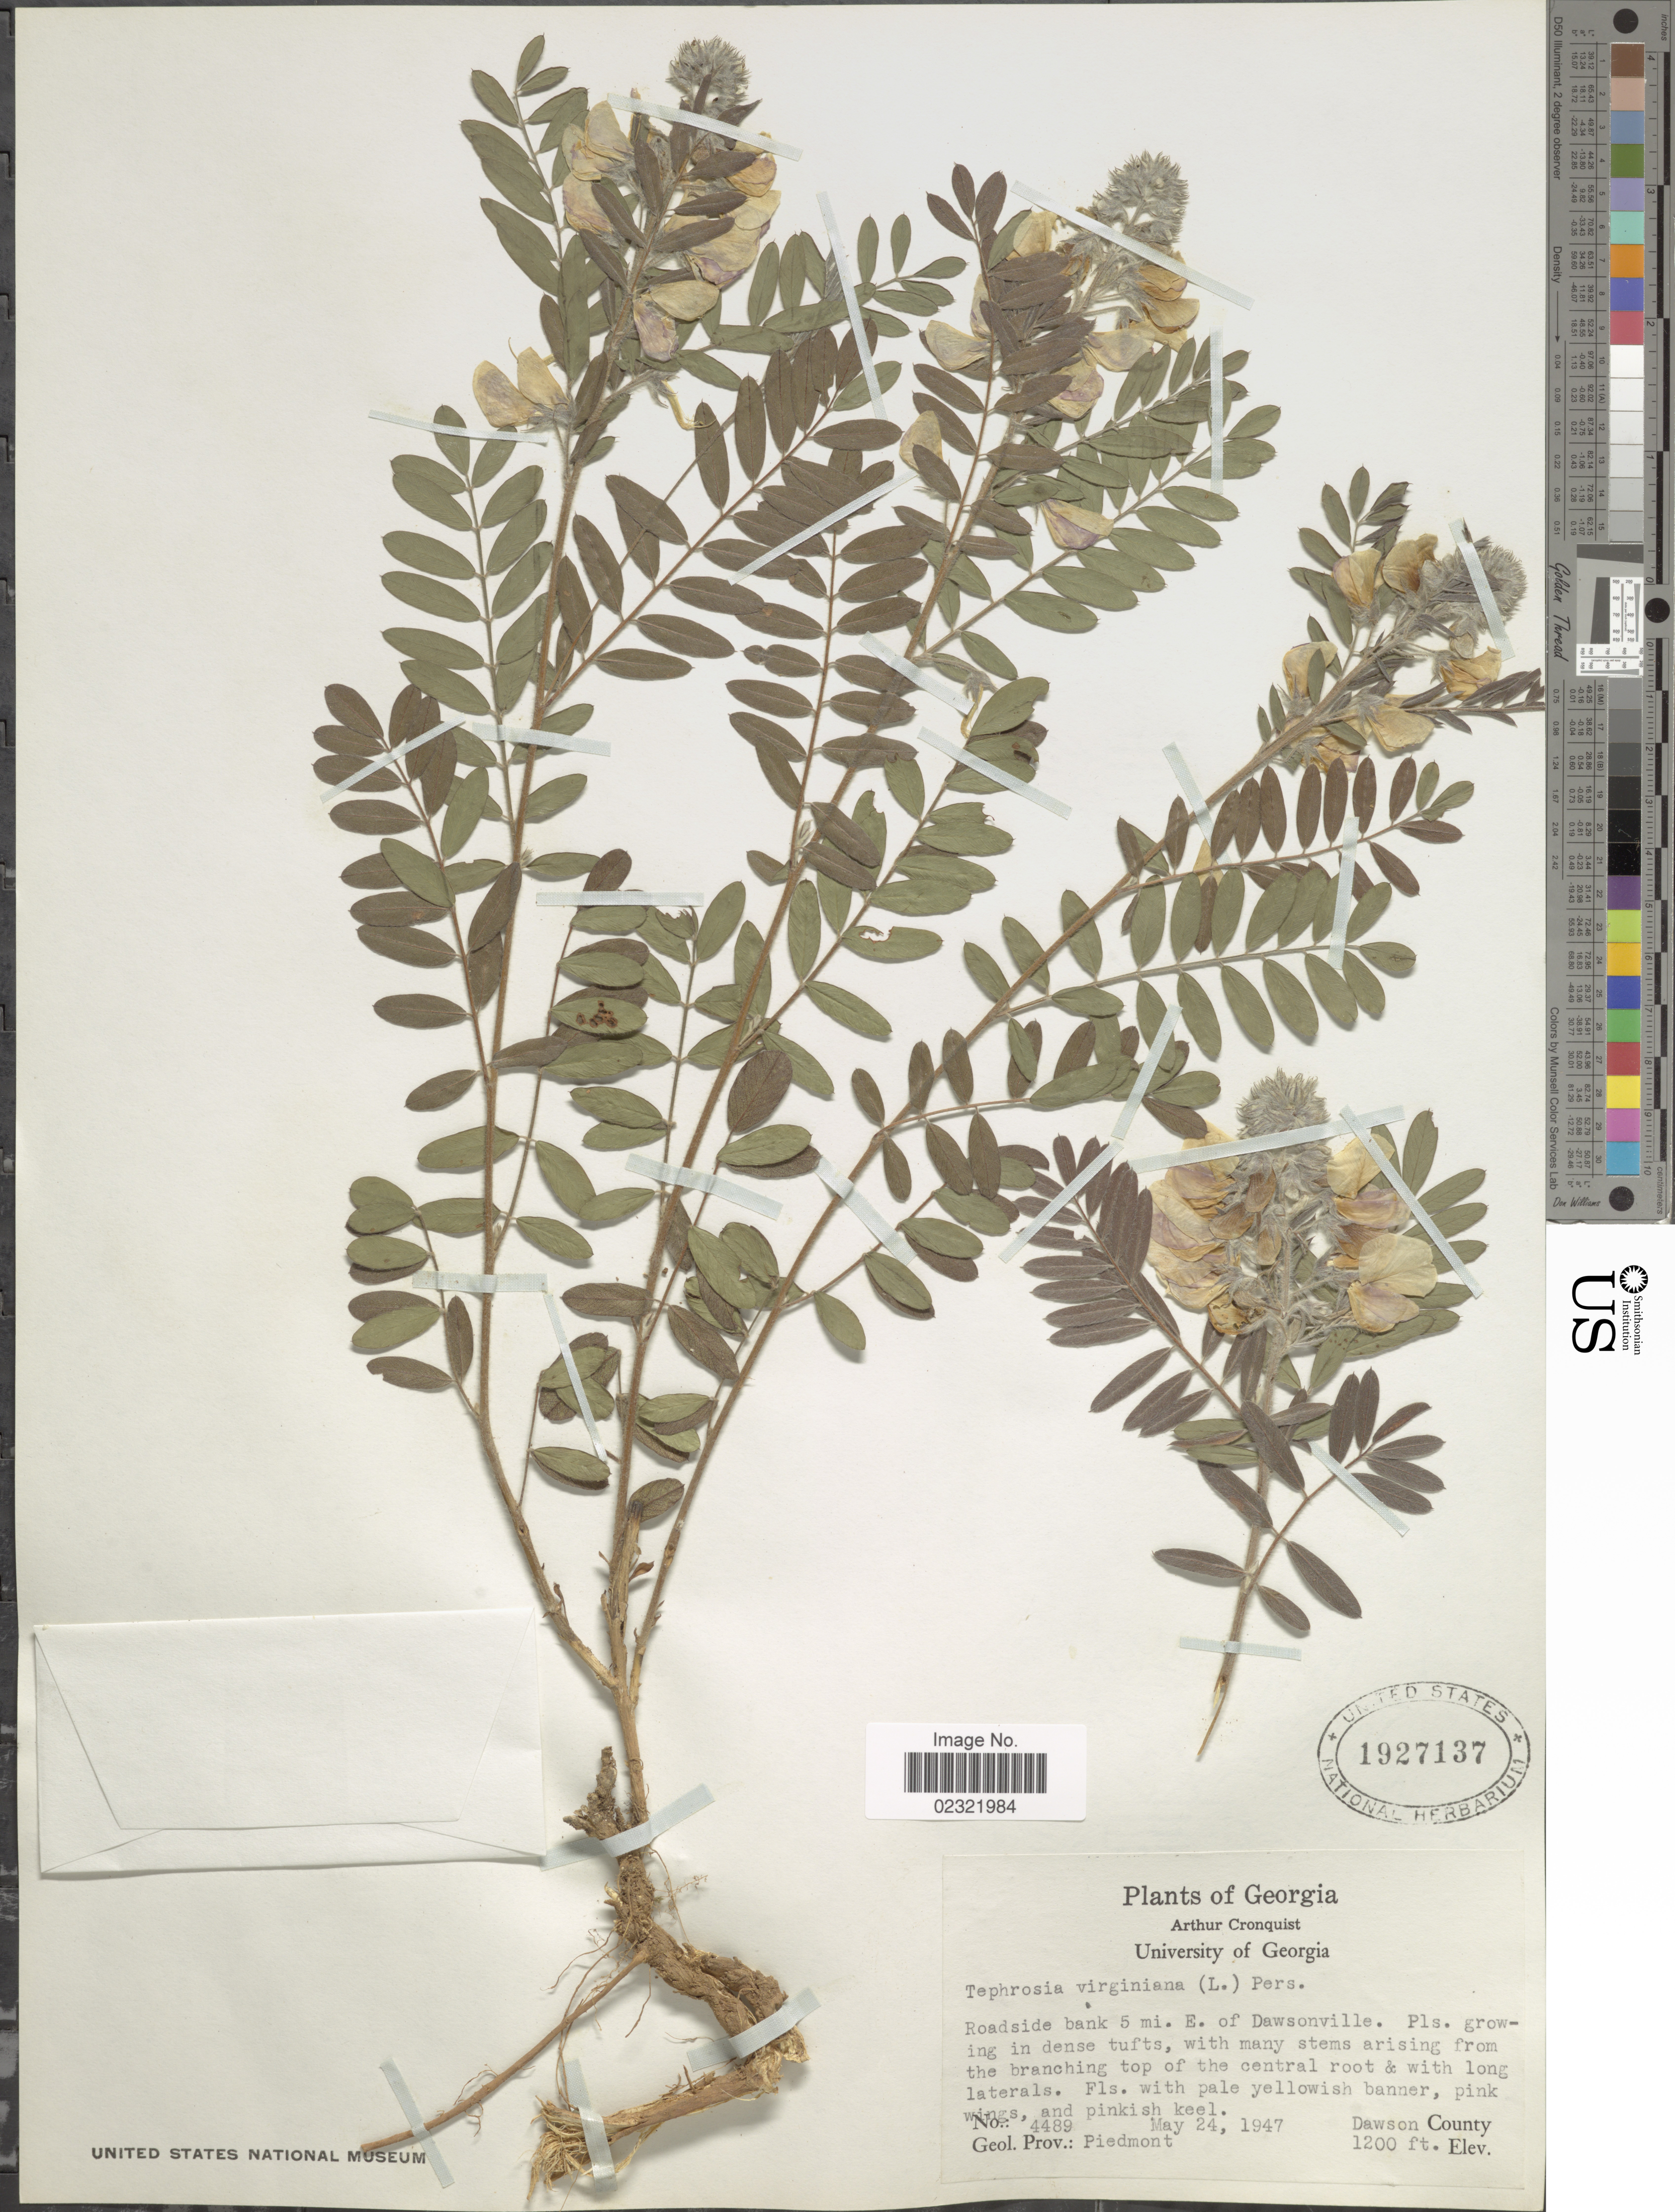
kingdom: Plantae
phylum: Tracheophyta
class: Magnoliopsida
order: Fabales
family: Fabaceae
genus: Tephrosia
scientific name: Tephrosia virginiana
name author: (L.) Pers.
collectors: A. J. Cronquist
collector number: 4489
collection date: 1947-05-24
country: United States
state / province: Georgia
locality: Roadside bank 5 mi E of Dawsonville, Dawson County, Geol. Prov. Piedmont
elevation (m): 366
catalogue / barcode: US 1927137